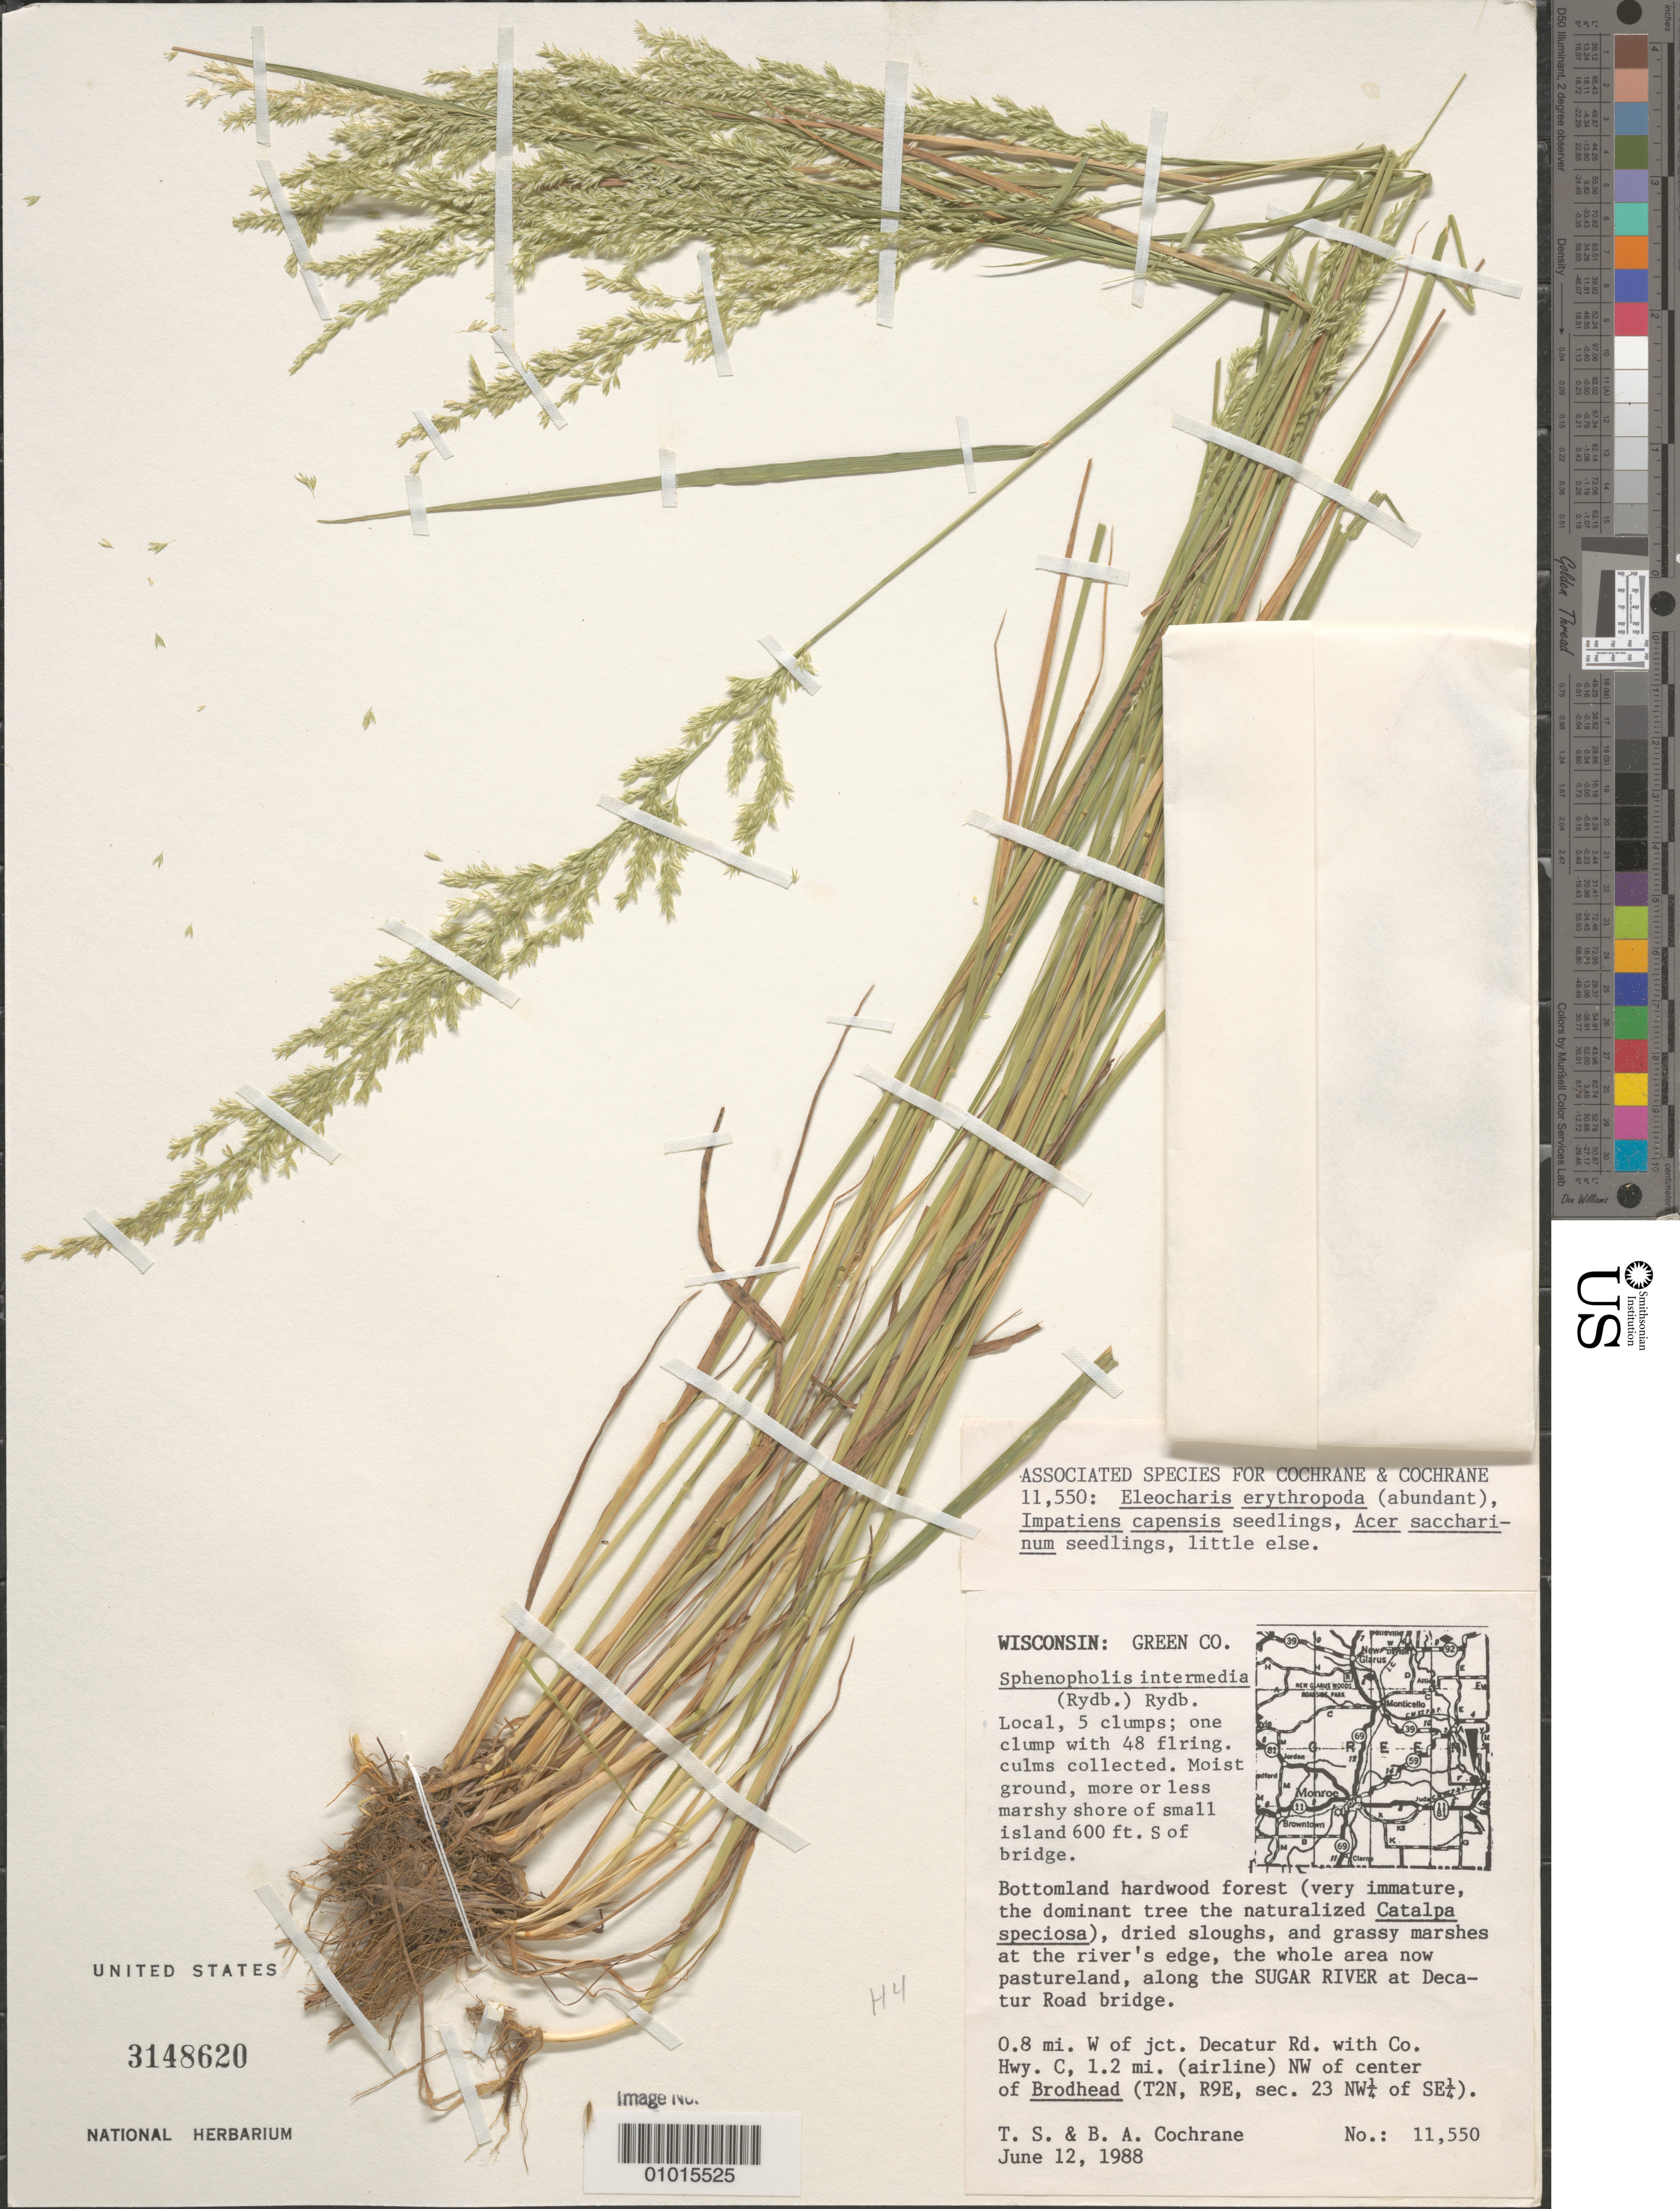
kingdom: Plantae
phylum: Tracheophyta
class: Liliopsida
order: Poales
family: Poaceae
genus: Sphenopholis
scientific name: Sphenopholis intermedia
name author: (Rydb.) Rydb.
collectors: T. Cochrane & B. Cochrane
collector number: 11550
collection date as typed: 12 Jun 1988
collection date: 1988-06-12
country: United States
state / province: Wisconsin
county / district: Green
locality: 0.8 mi. W of jct. Decatur Rd. with Co. Hwy. C, 1.2 mi. (airline) NW of center of Brodhead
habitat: Bottomland hardwood forest, dried sloughs, and grassy marshes at the river's edge, along Sugar River at Decatur Rd. bridge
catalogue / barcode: US 3148620